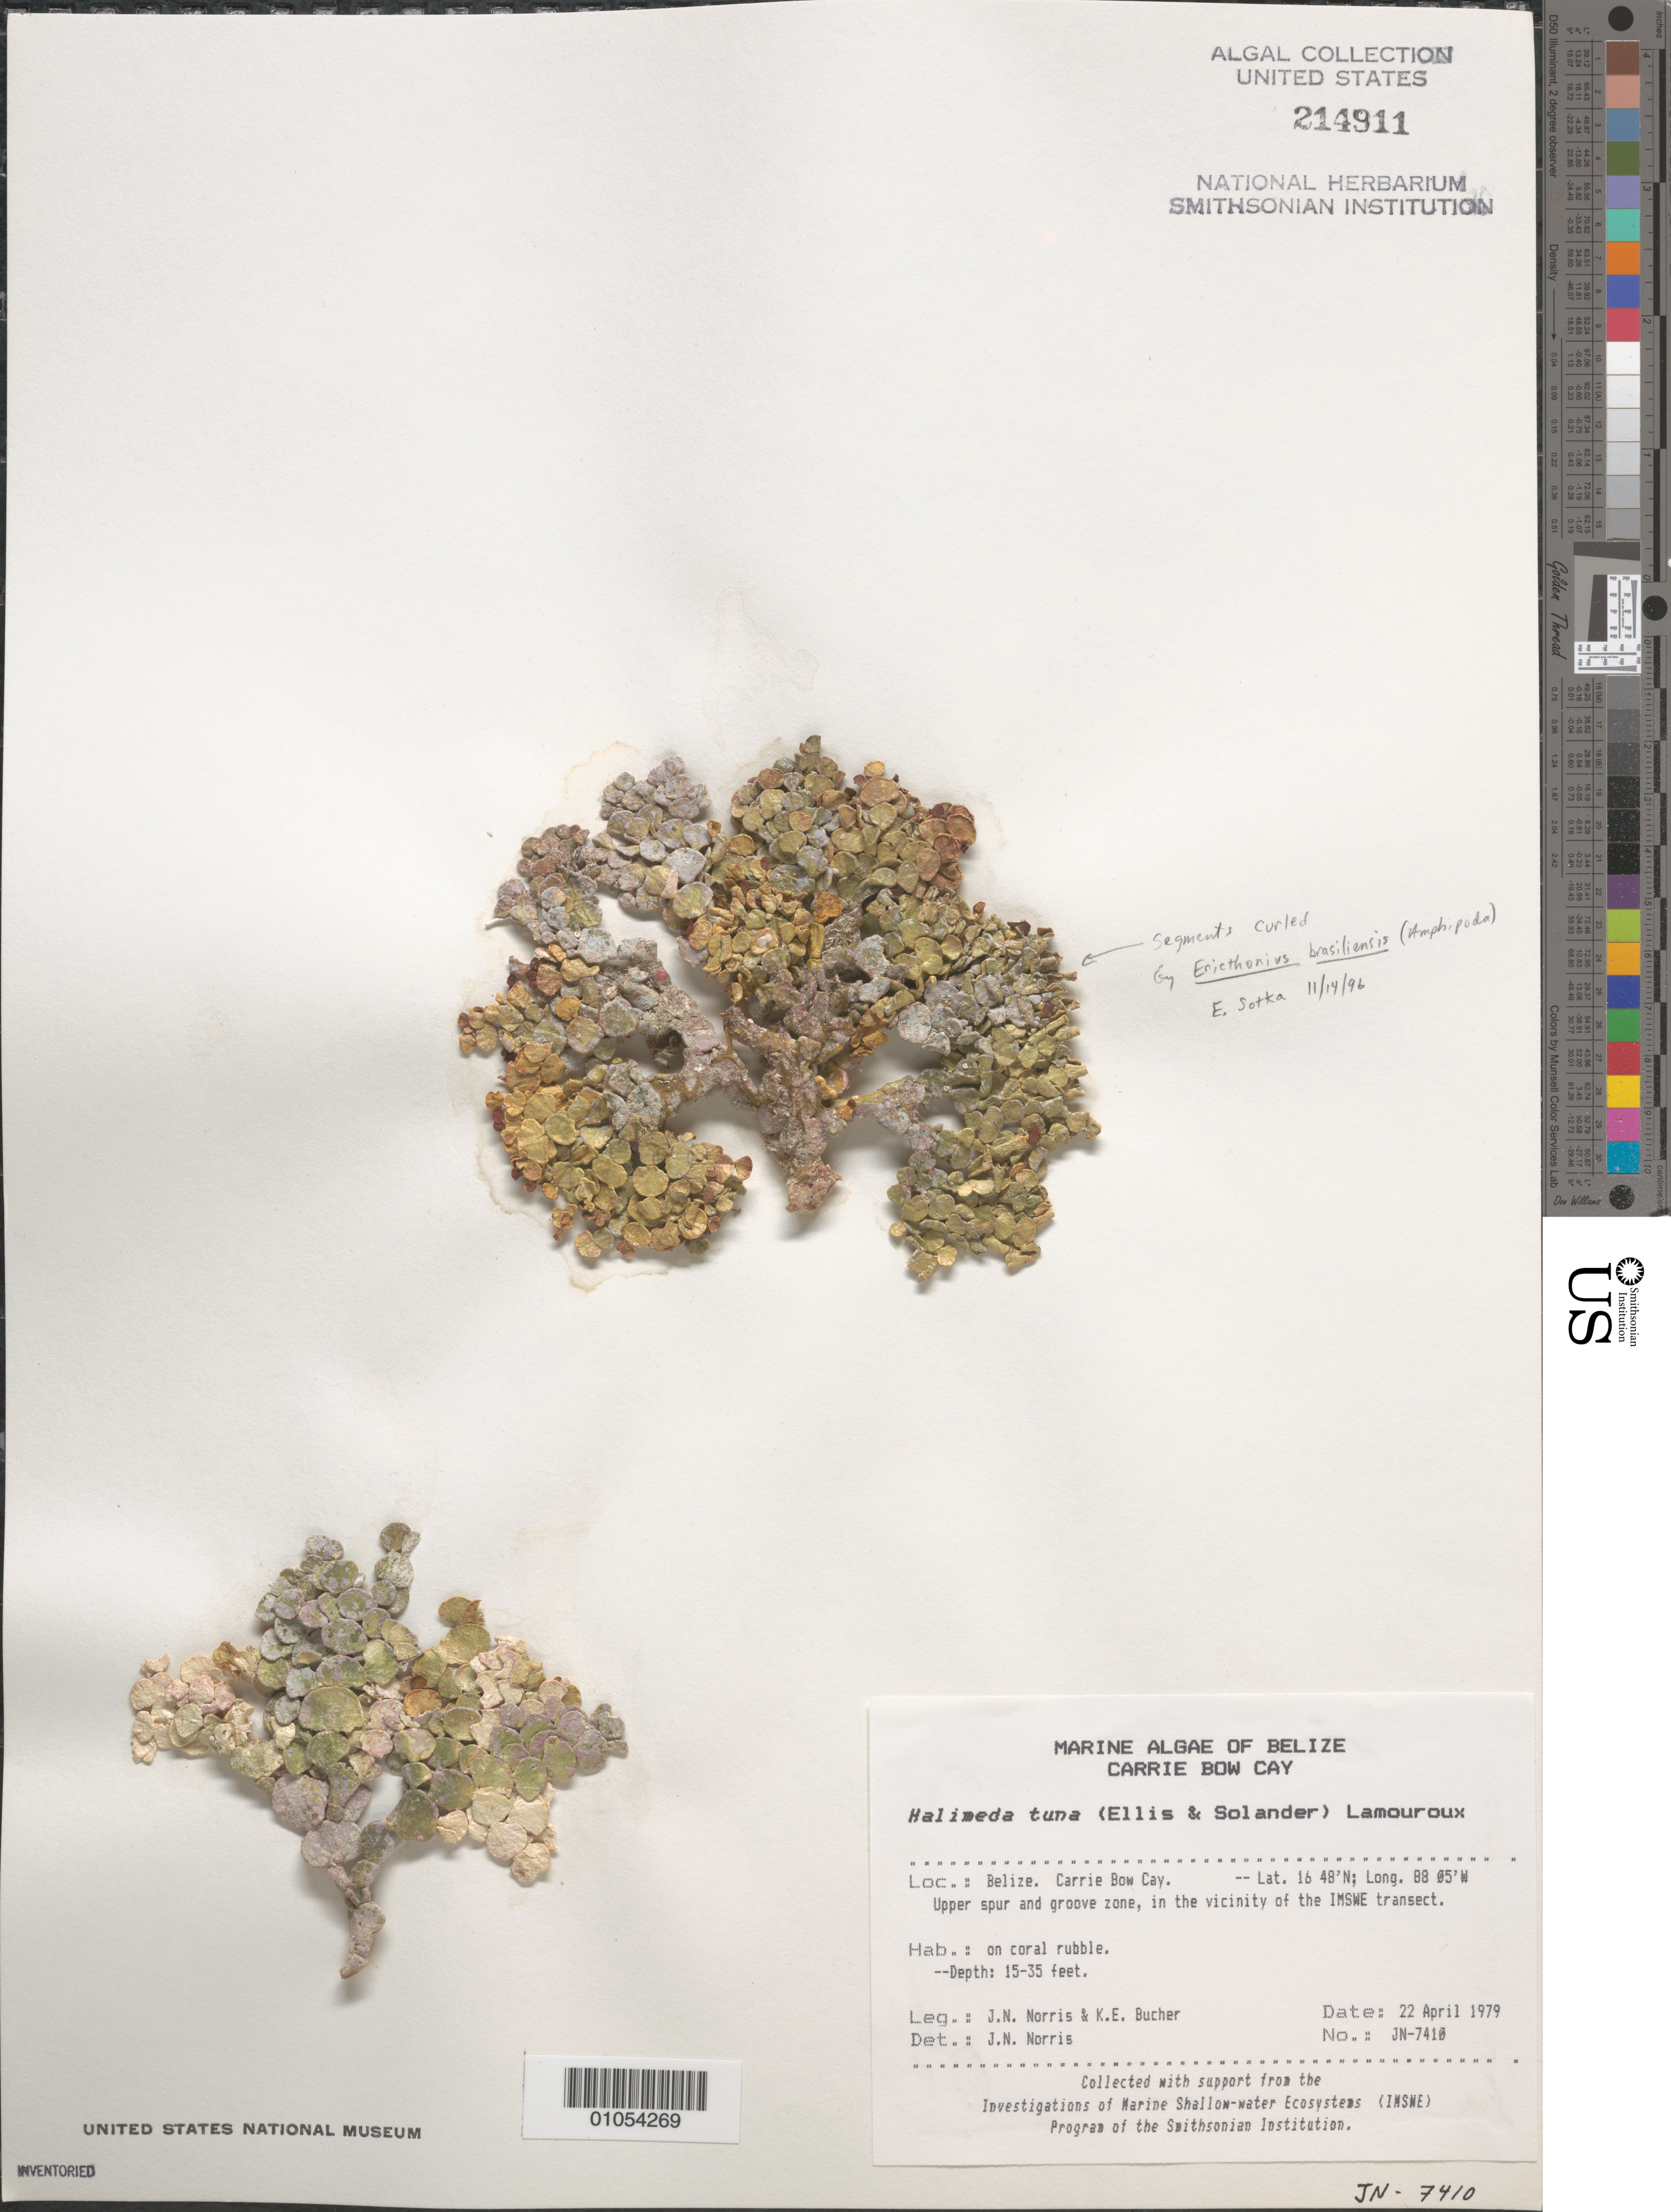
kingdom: Plantae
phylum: Chlorophyta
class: Ulvophyceae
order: Bryopsidales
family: Halimedaceae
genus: Halimeda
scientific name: Halimeda tuna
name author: (J. Ellis & Sol.) J.V.Lamouroux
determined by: Norris, James N.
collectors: J. N. Norris & K. E. Bucher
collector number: JN-7410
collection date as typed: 22 Apr 1979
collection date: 1979-04-22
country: Belize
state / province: Stann Creek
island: Carrie Bow Cay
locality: Upper spur and groove zone, in IMSWE transect area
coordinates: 16 48'N, 88 05'W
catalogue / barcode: US 214911